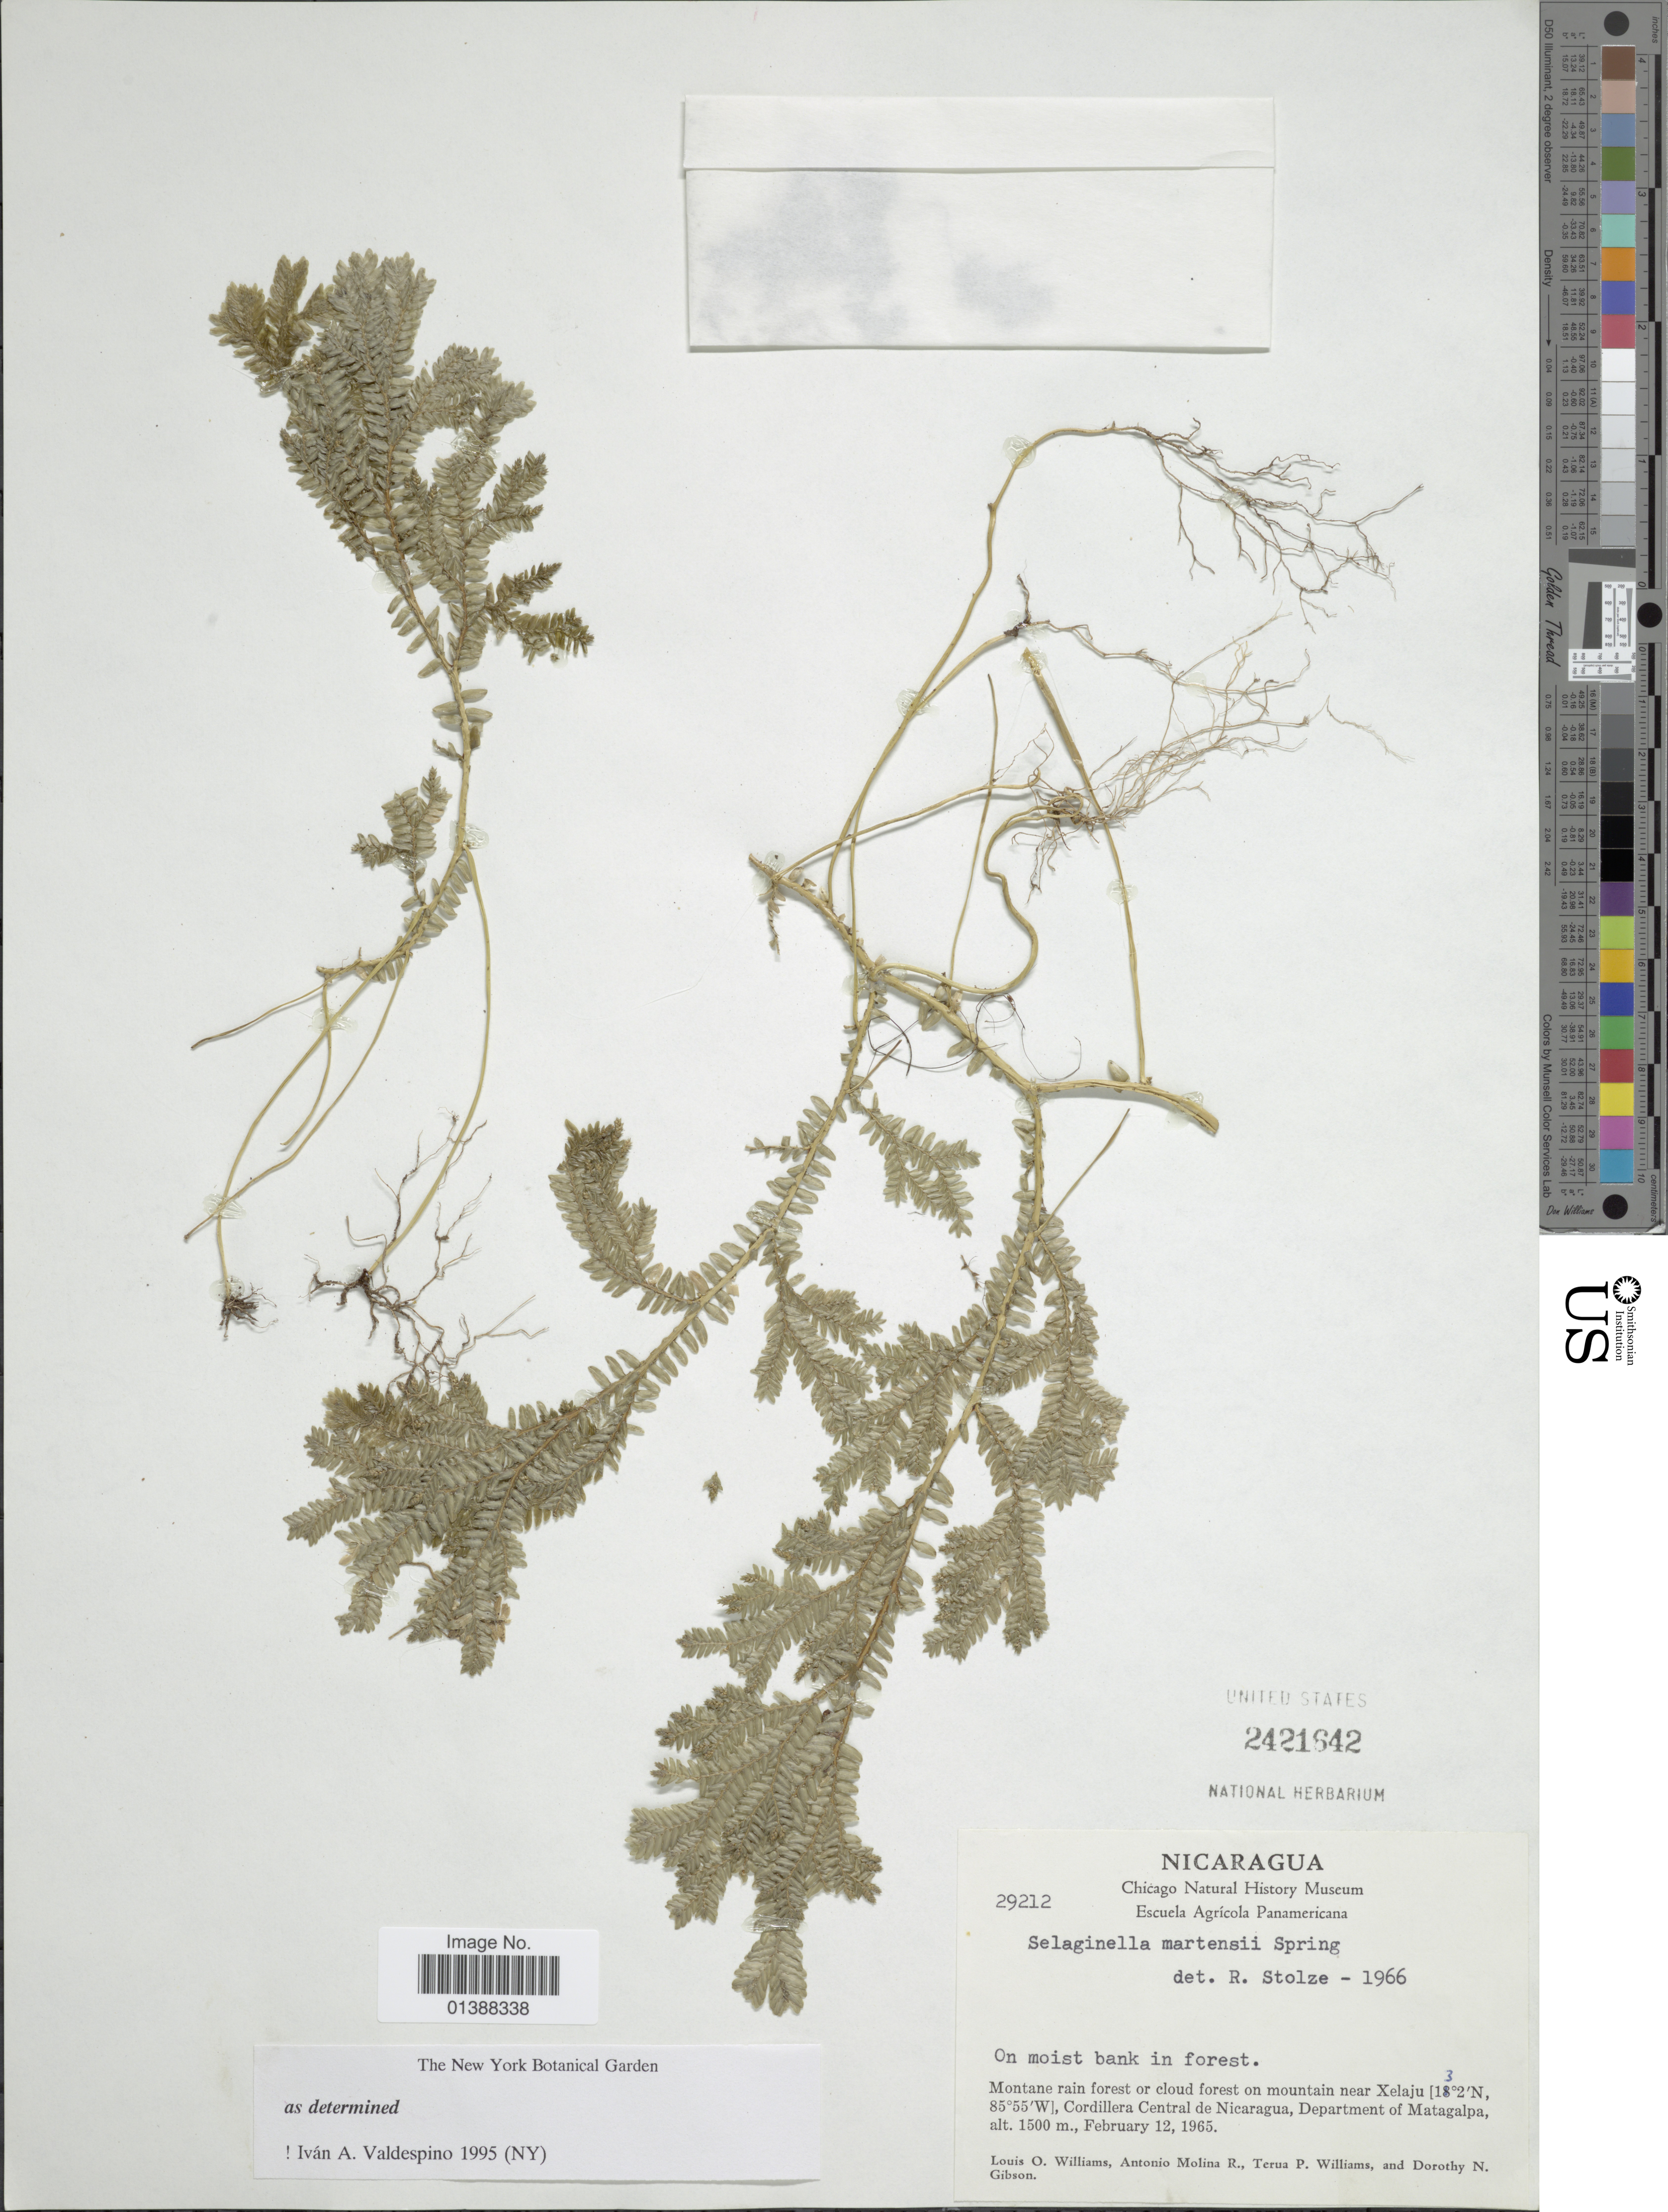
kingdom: Plantae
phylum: Tracheophyta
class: Lycopodiopsida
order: Selaginellales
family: Selaginellaceae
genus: Selaginella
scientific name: Selaginella martensii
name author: Spring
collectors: L. O. Williams, A. Molina R., T. P. Williams & D. N. Gibson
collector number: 29212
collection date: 1965-02-12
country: Nicaragua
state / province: Matagalpa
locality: Cloud forest on mountain near Xelaju, Cordillera central de Nicaragua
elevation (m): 1500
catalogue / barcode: US 2421642